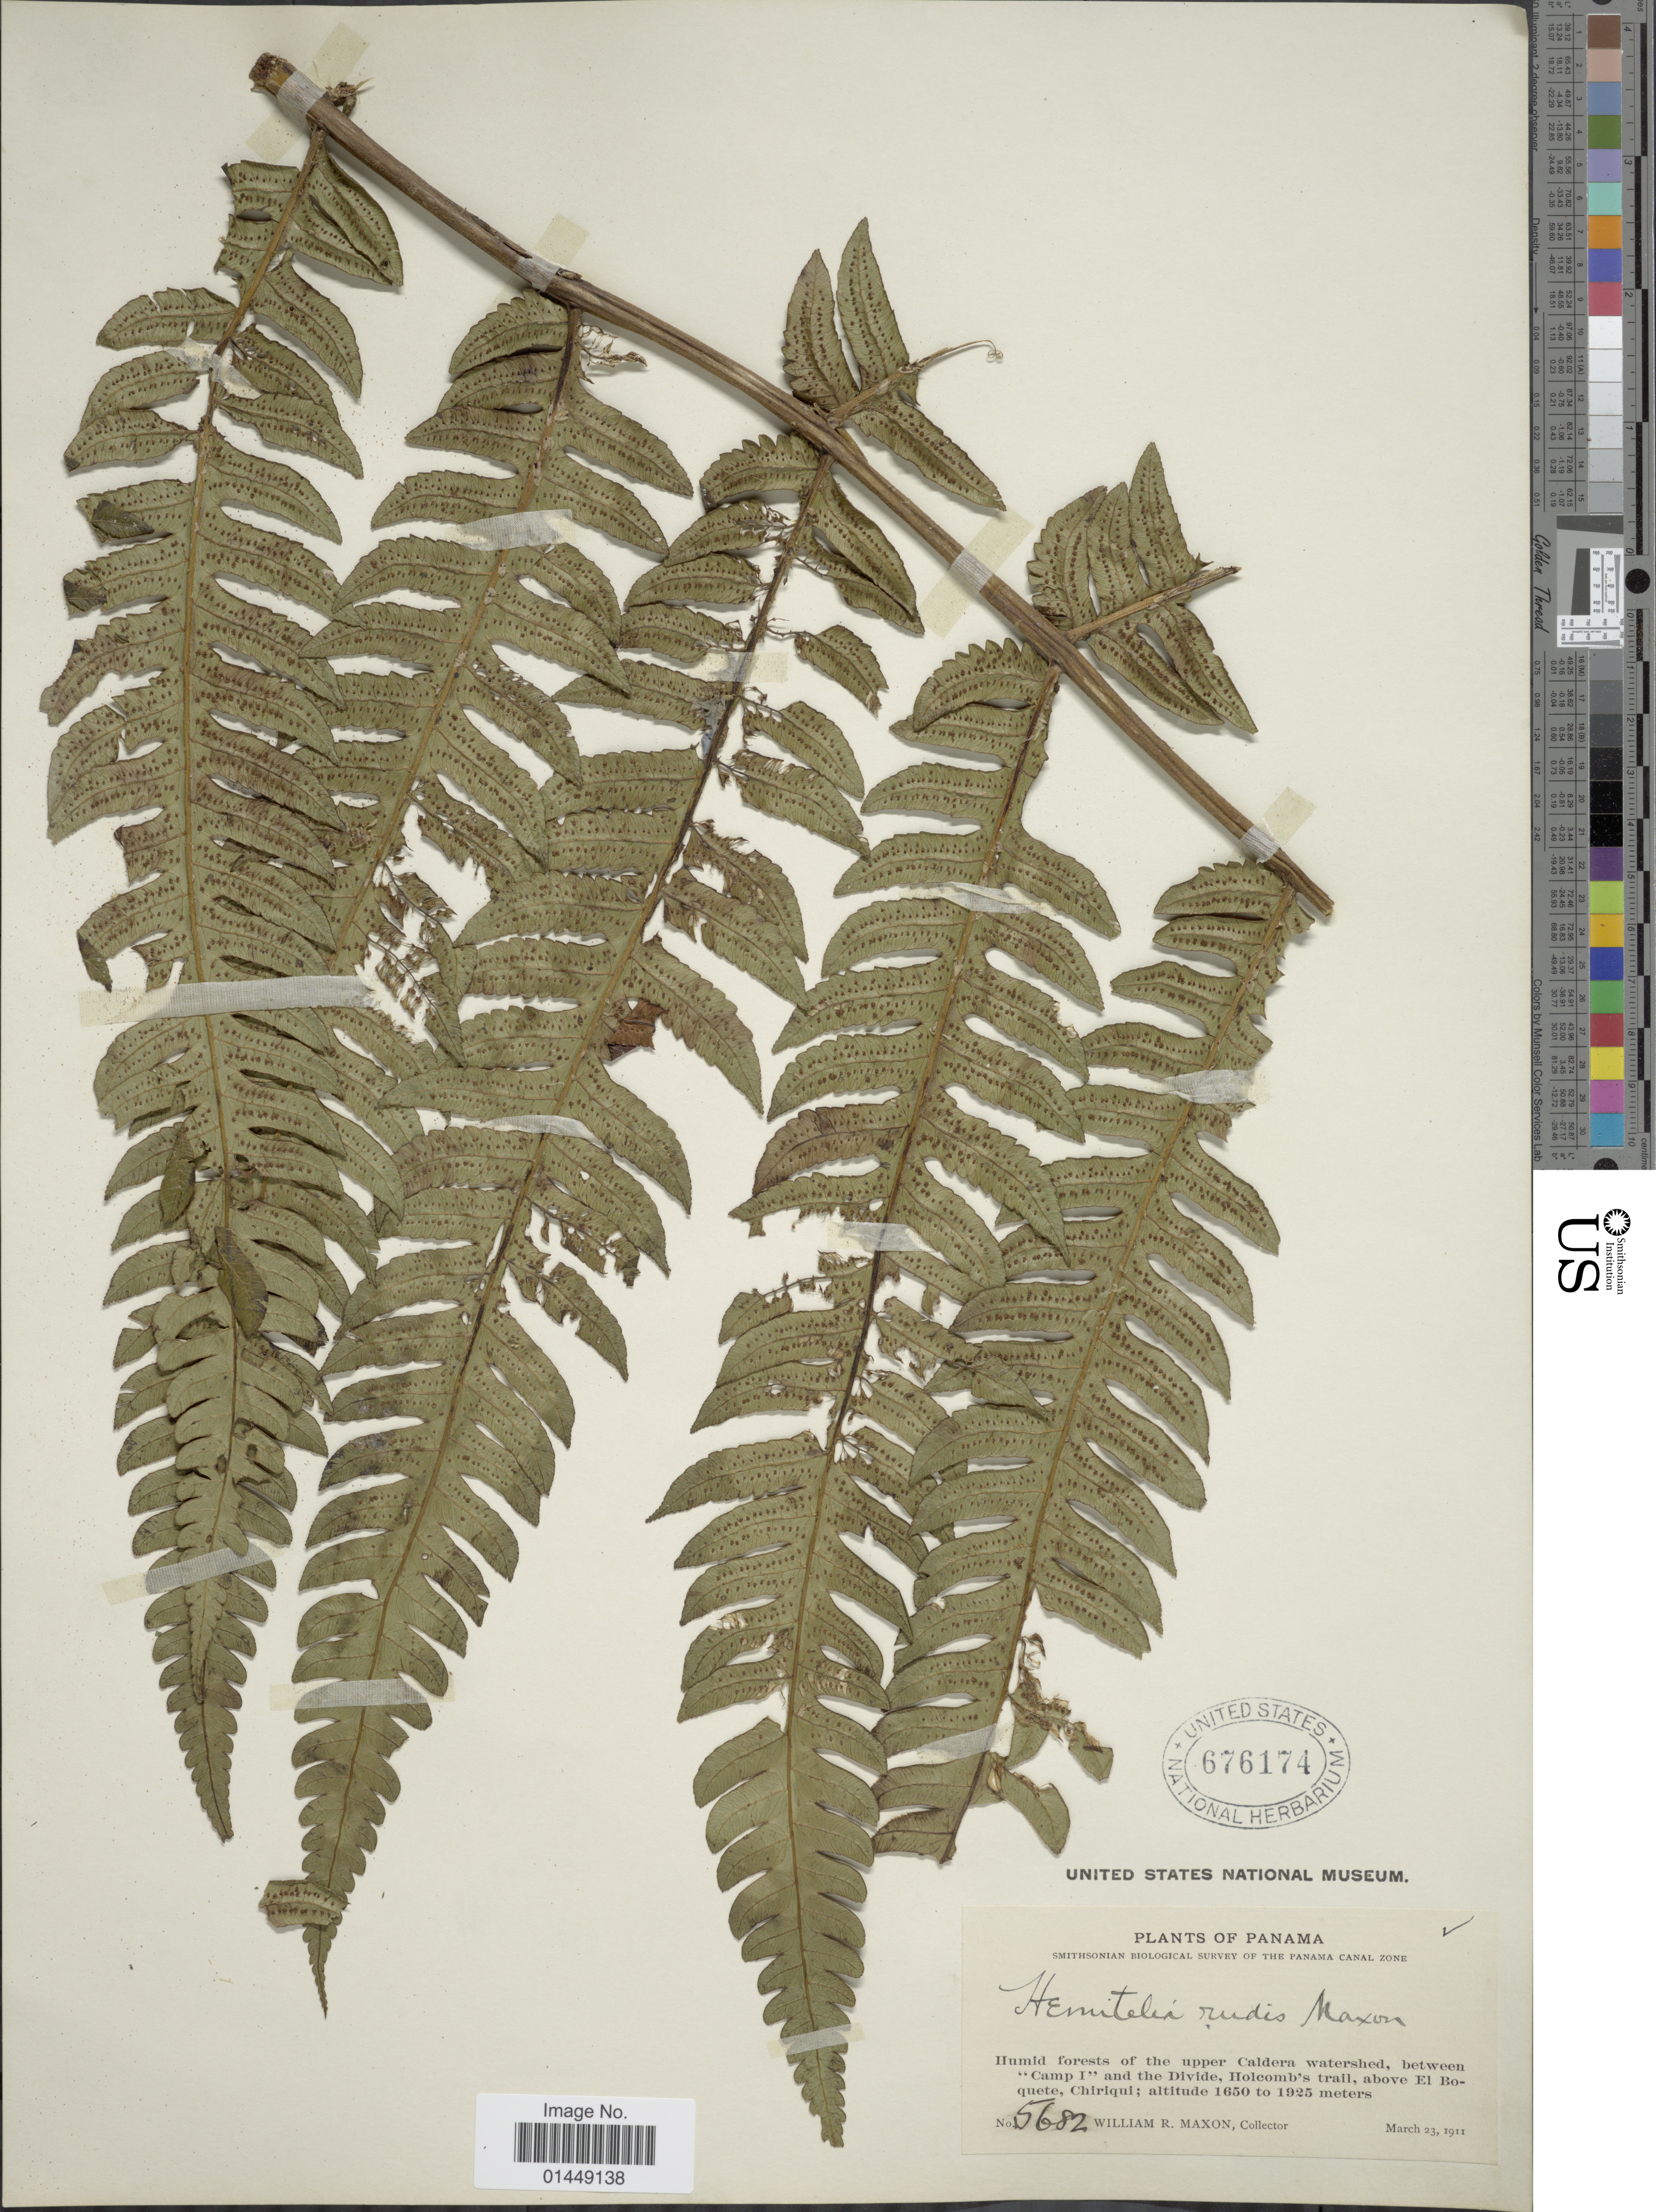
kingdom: Plantae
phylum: Tracheophyta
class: Polypodiopsida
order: Cyatheales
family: Cyatheaceae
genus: Cyathea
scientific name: Cyathea mutica var. grandis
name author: (Maxon) Lehnert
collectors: W. R. Maxon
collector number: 5682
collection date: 1911-03-23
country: Panama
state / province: Chiriqui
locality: Humid forests of the upper Caldera watershed, between "Camp I" and the Divide, Holcomb's trail, above El Boquete, Chiriqui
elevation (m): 1650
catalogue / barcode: US 676174